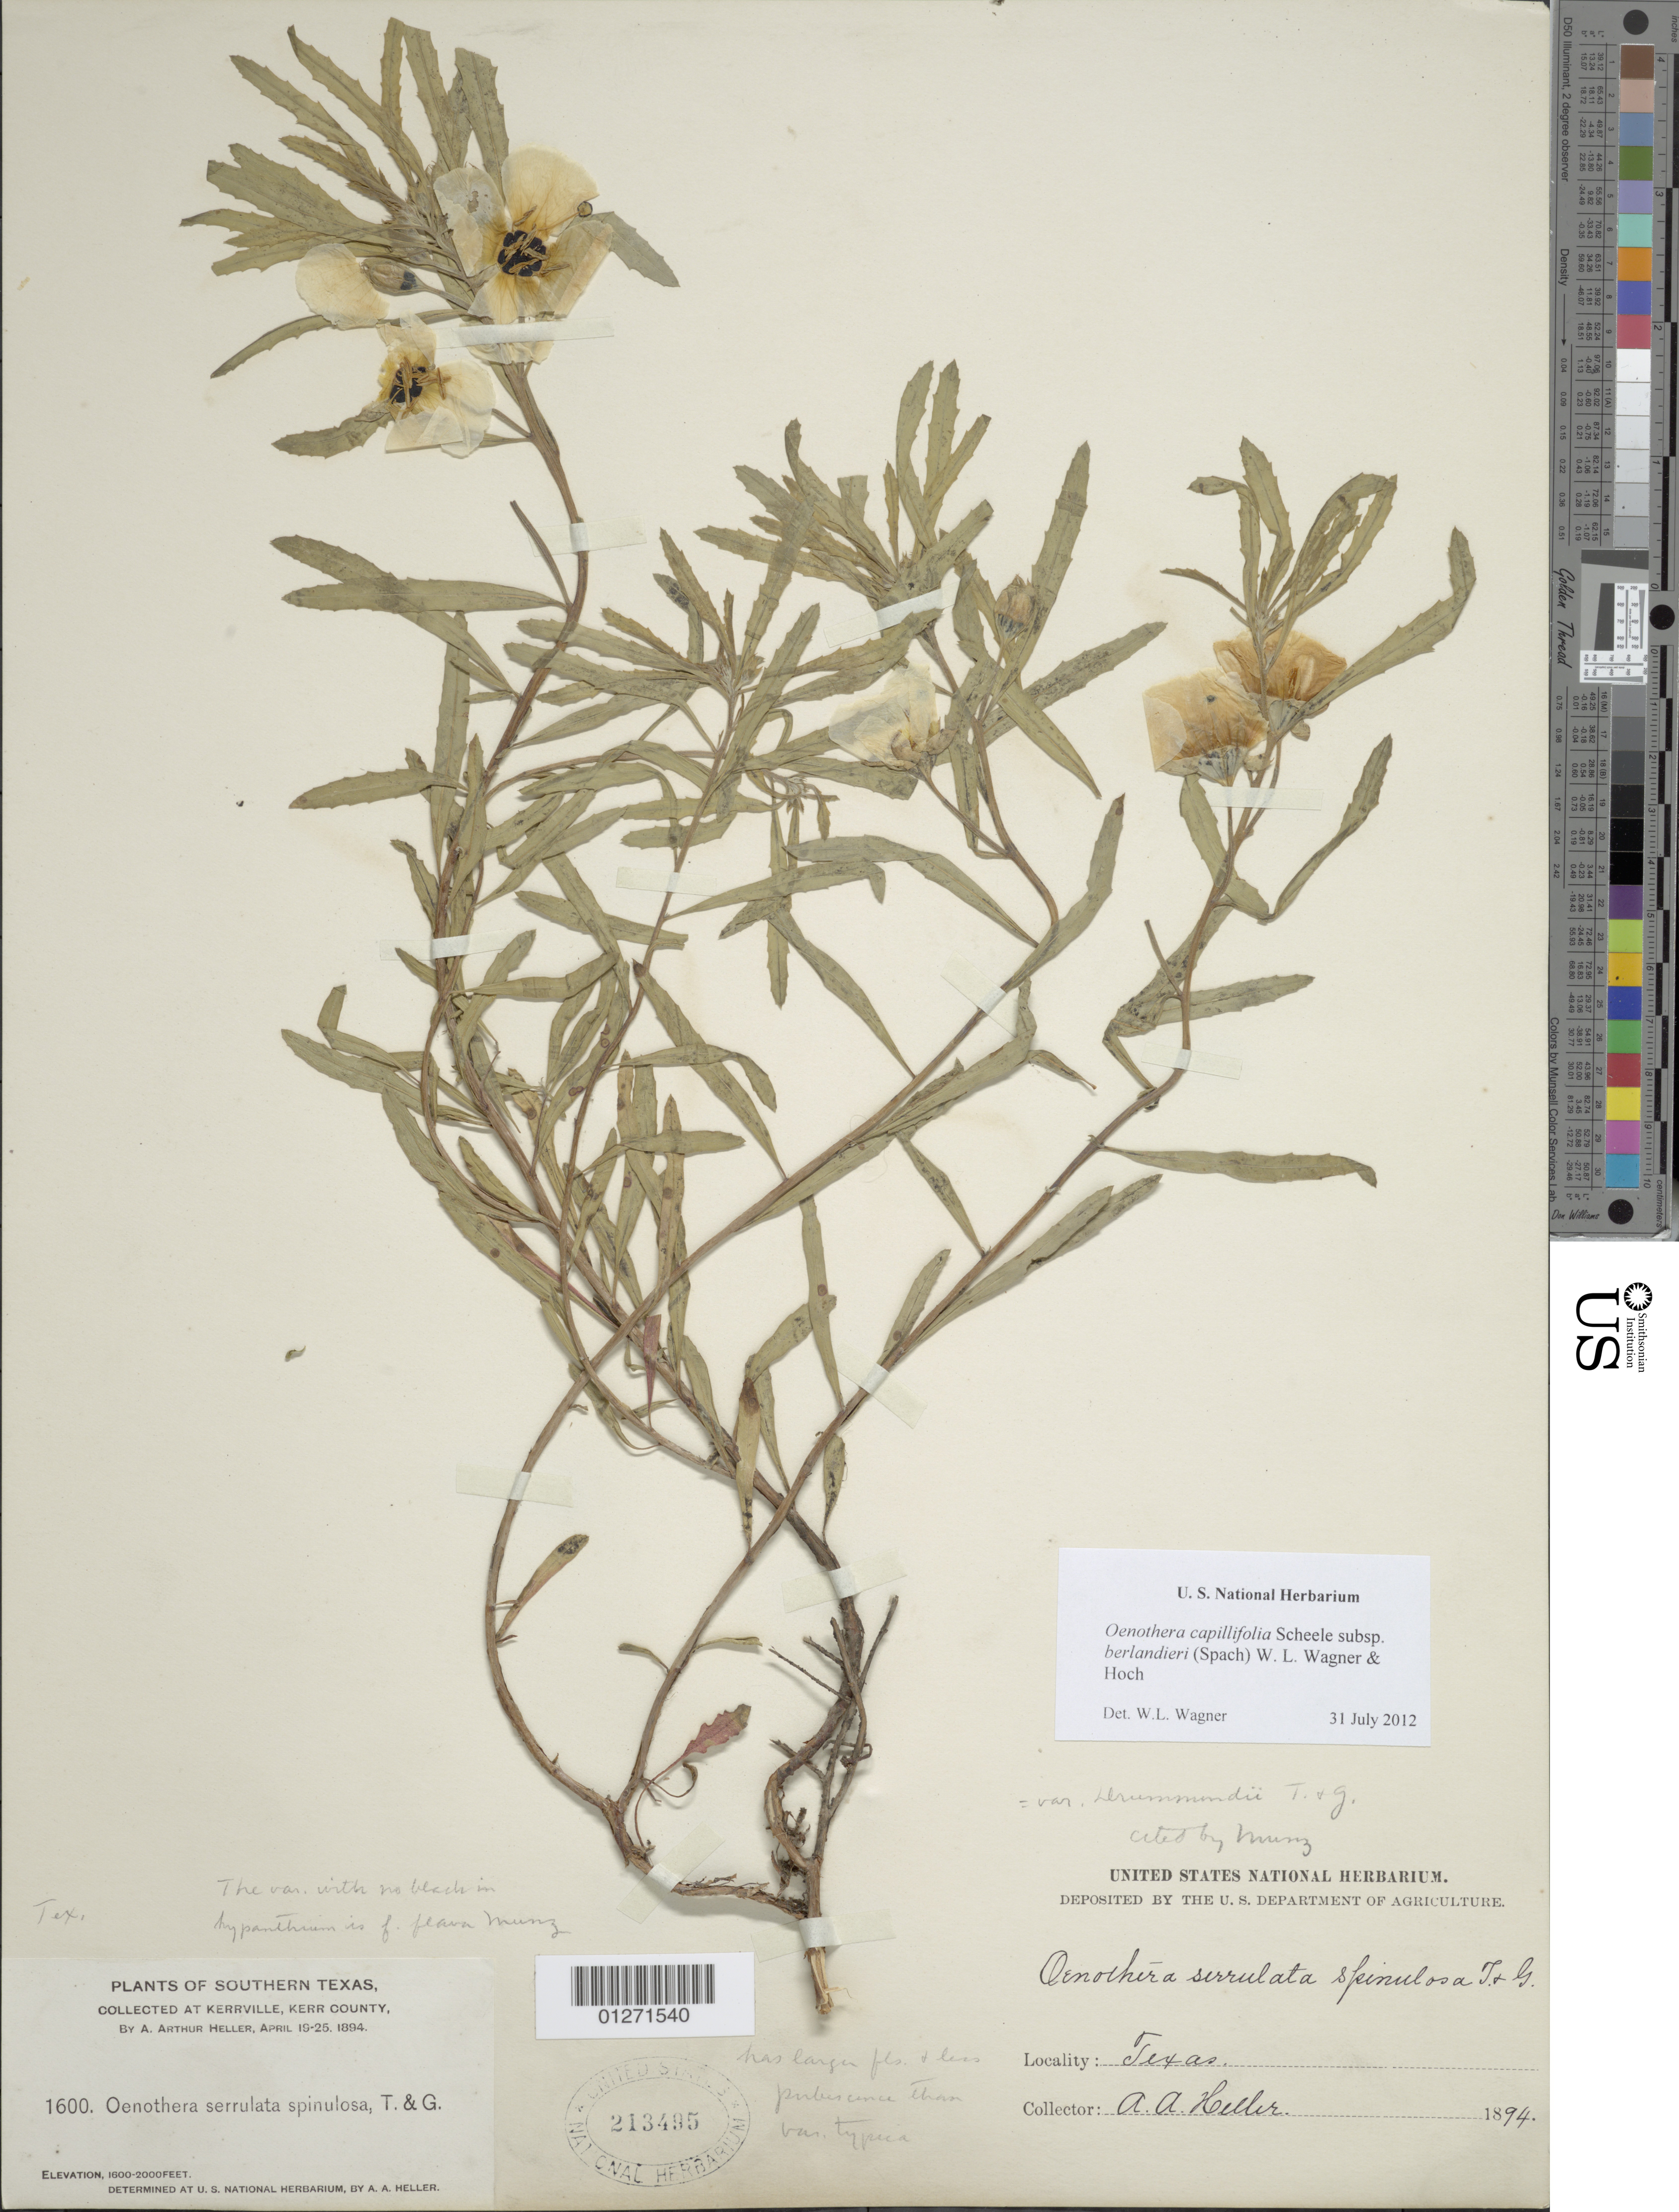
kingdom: Plantae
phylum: Tracheophyta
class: Magnoliopsida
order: Myrtales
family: Onagraceae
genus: Oenothera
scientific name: Oenothera capillifolia subsp. berlandieri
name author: (Spach) W.L. Wagner & Hoch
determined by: Wagner, W. L., (BOT), Smithsonian Institution - National Museum of Natural History (UNITED STATES)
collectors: A. A. Heller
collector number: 1600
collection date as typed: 19 - 25 Apr 1894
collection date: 1894-04-19/1894-04-25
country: United States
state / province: Texas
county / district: Kerr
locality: Kerrville.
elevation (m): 488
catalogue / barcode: US 213495